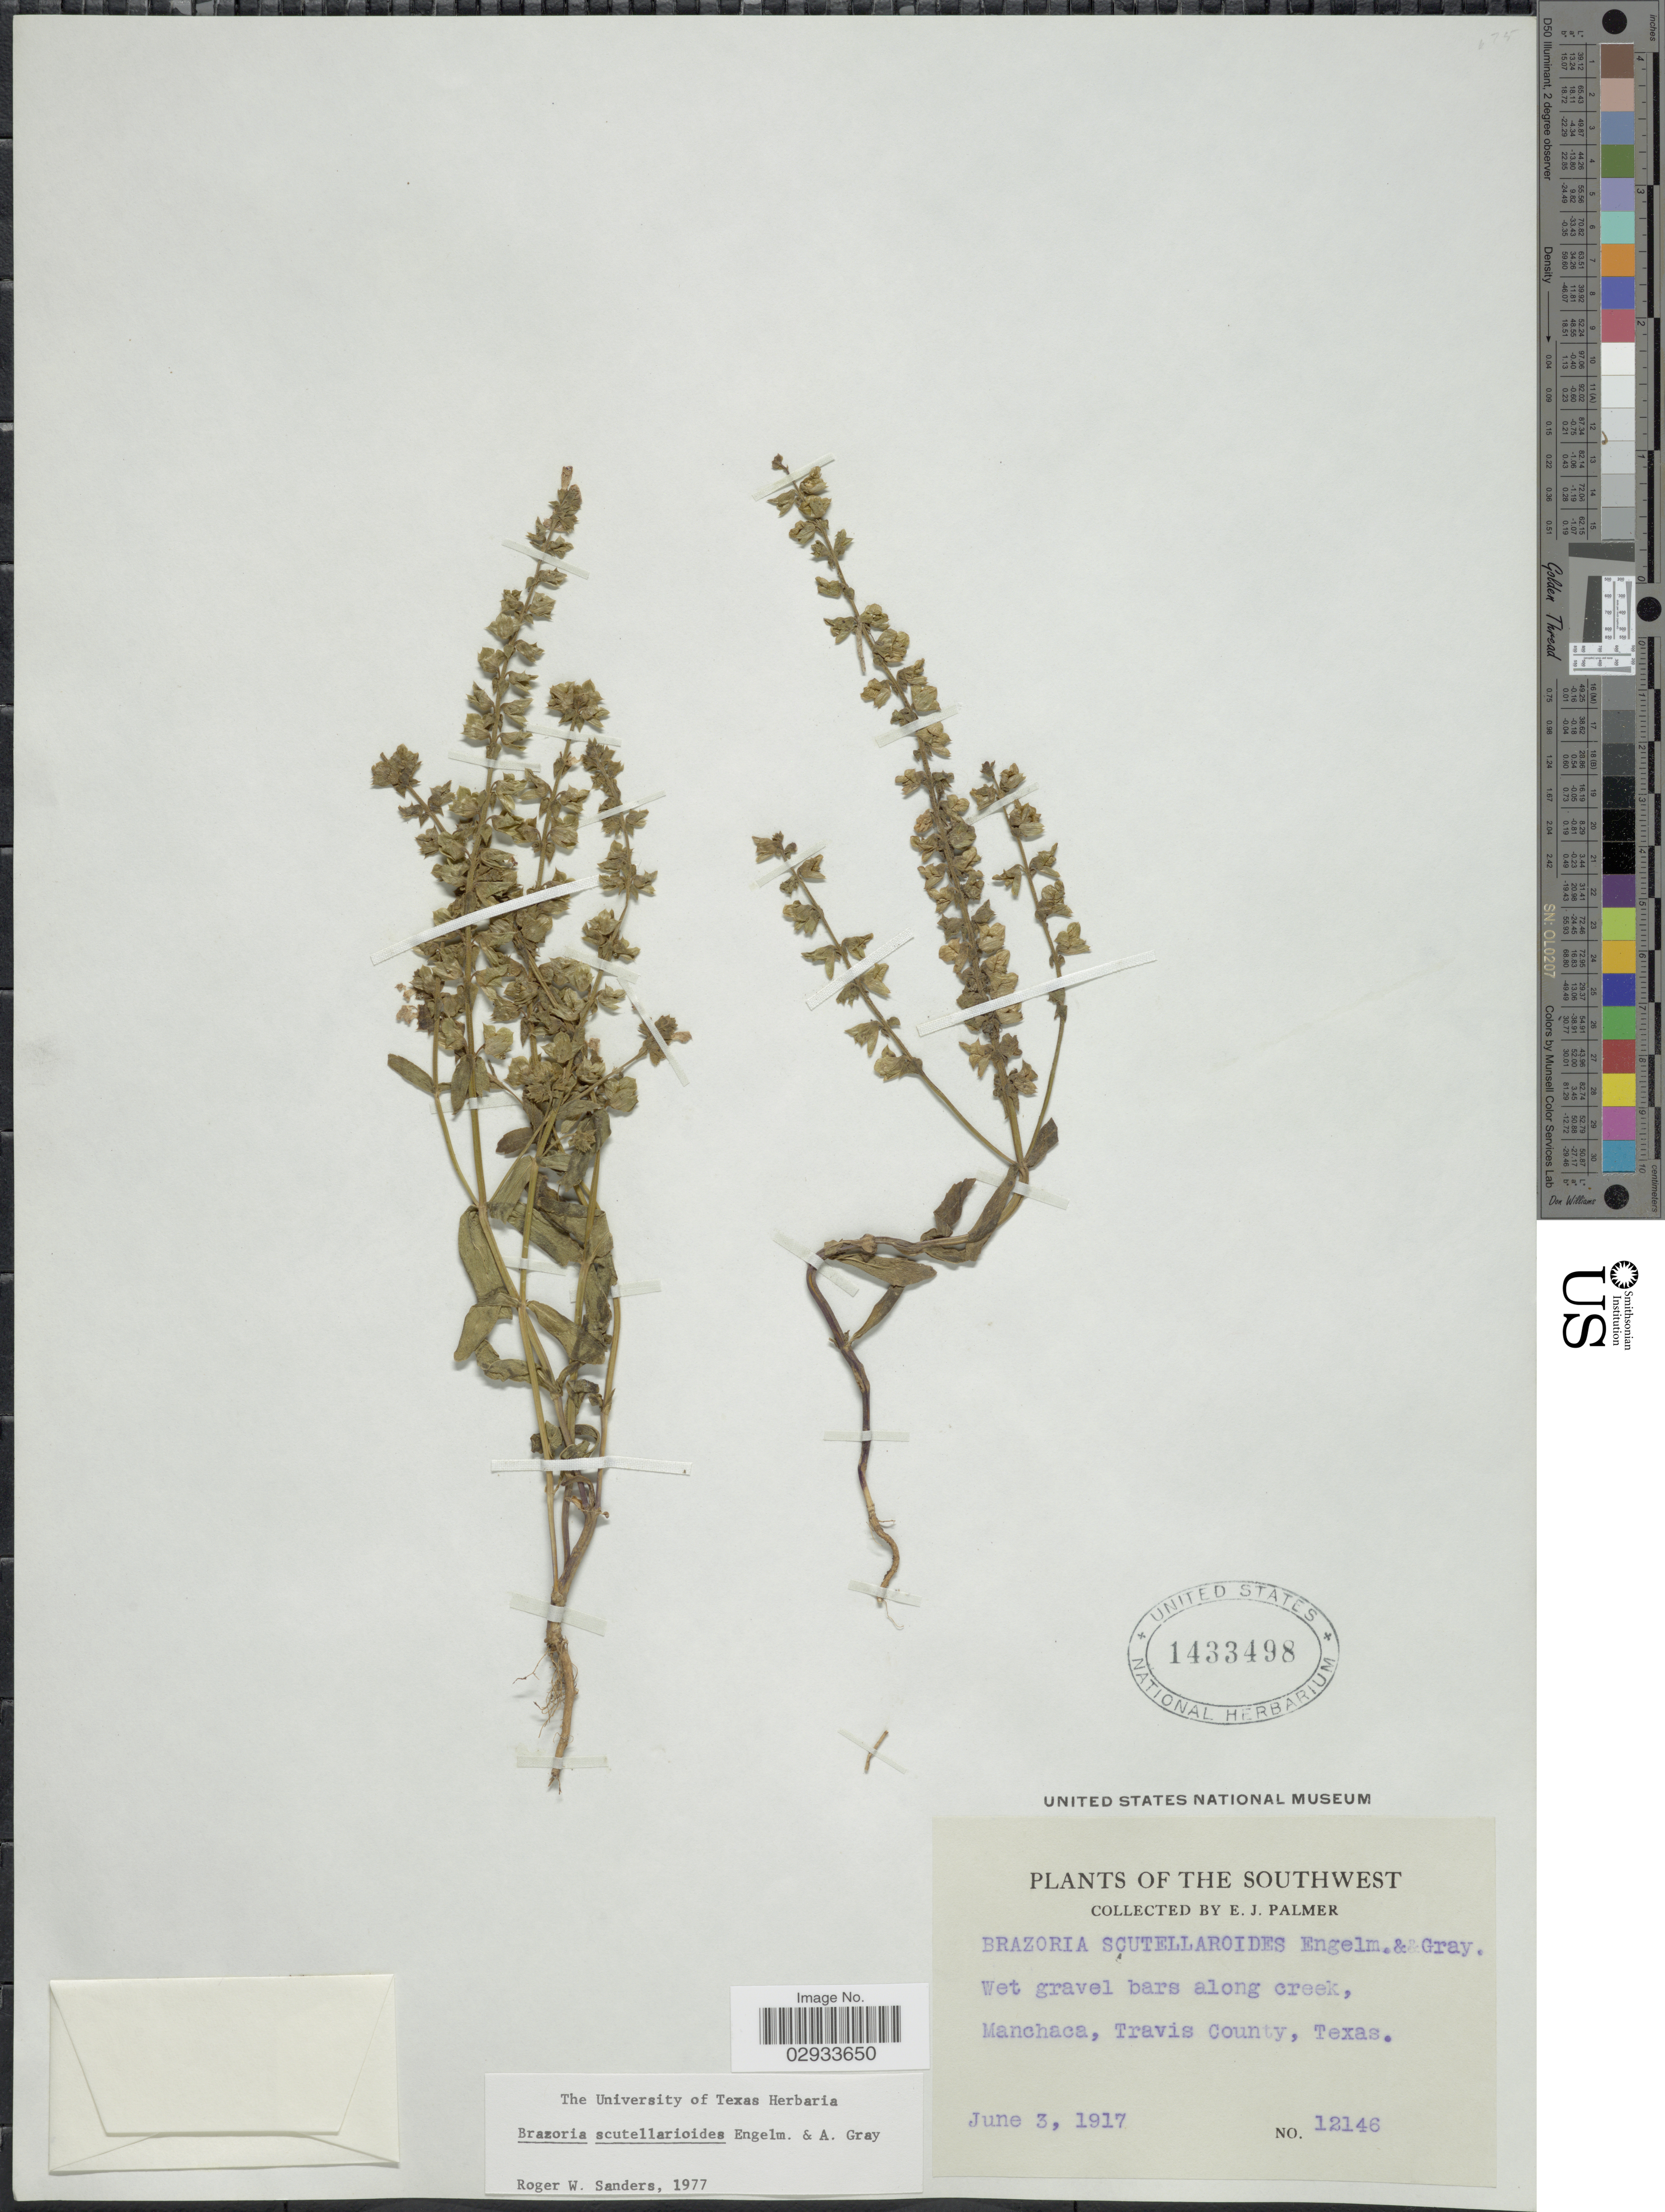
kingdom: Plantae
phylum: Tracheophyta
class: Magnoliopsida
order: Lamiales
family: Lamiaceae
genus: Brazoria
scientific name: Brazoria scutellarioides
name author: Engelm. & A. Gray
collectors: E. J. Palmer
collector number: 12146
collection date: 1917-06-03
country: United States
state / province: Texas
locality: The Southwest, Wet gravel bars along creek, Manchaca, Travis County, Texas.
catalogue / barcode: US 1433498